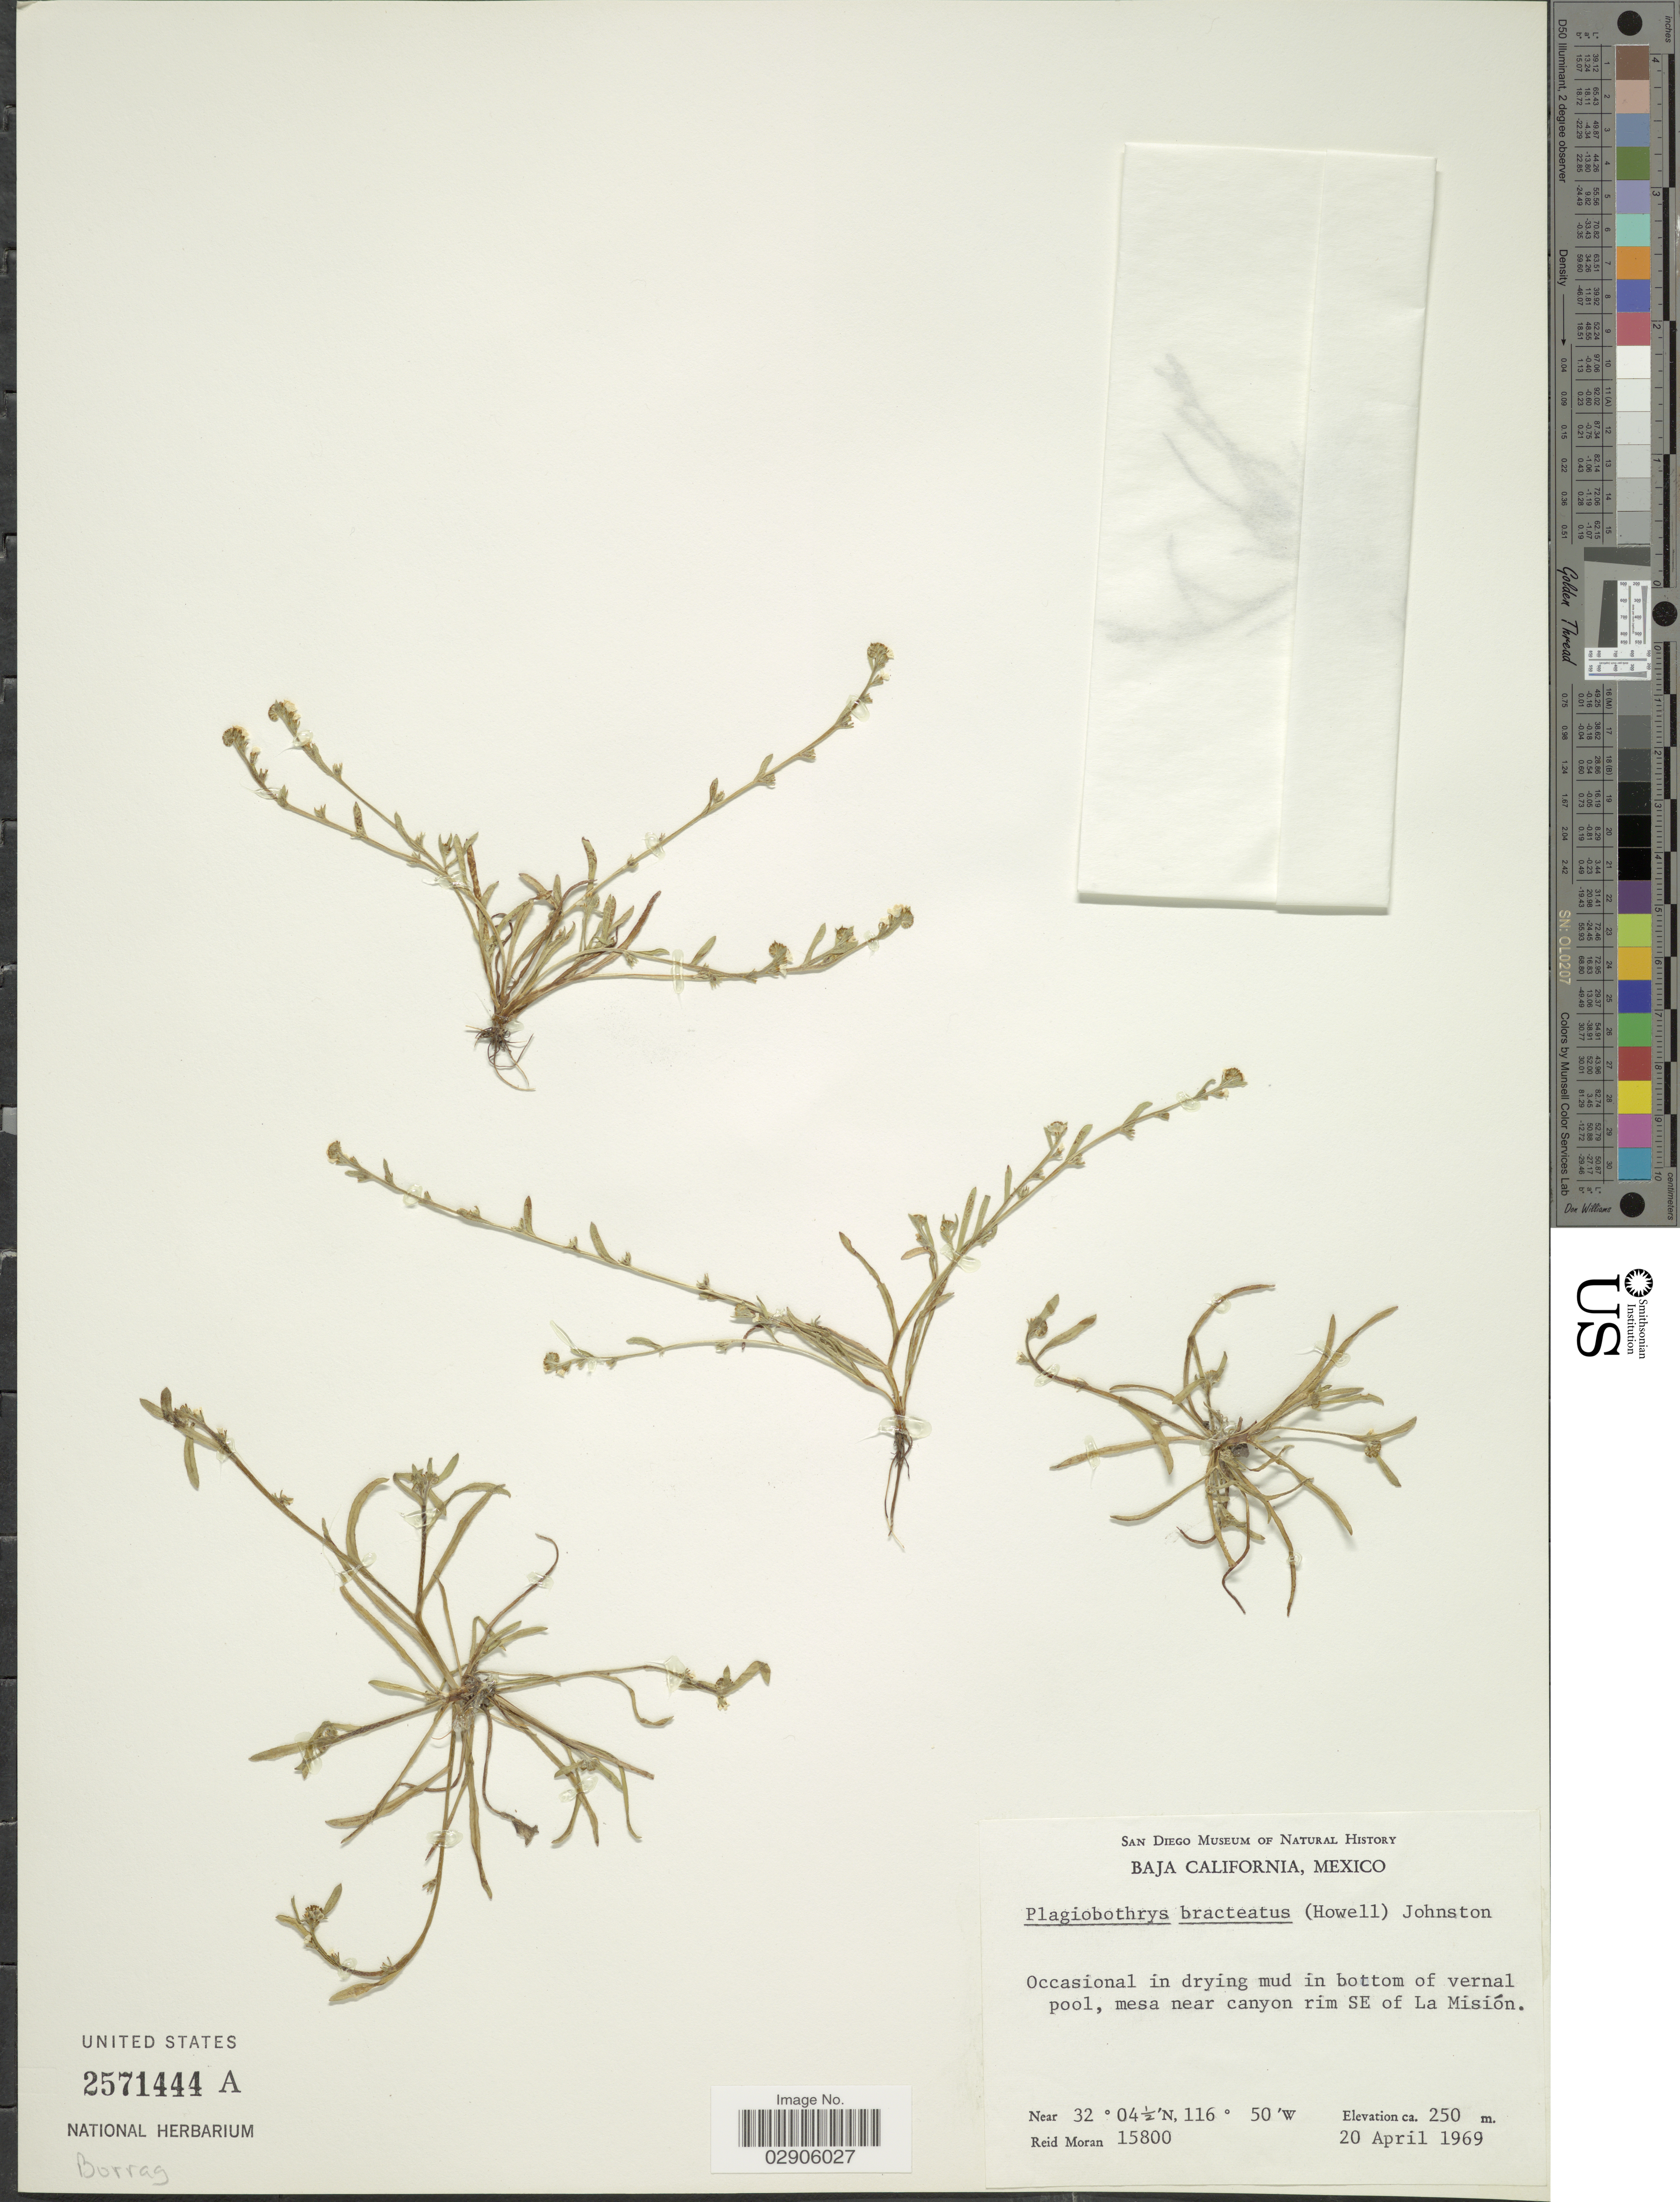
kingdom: Plantae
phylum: Tracheophyta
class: Magnoliopsida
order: Boraginales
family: Boraginaceae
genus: Plagiobothrys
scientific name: Plagiobothrys bracteatus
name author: (Howell) I.M. Johnst.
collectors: R. Moran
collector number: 15800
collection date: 1969-04-20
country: Mexico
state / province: Baja California Norte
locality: Occasional in drying mud in bottom of vernal pool, mesa near canyon rim SE of La Misión.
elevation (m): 250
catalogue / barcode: US 2571444A